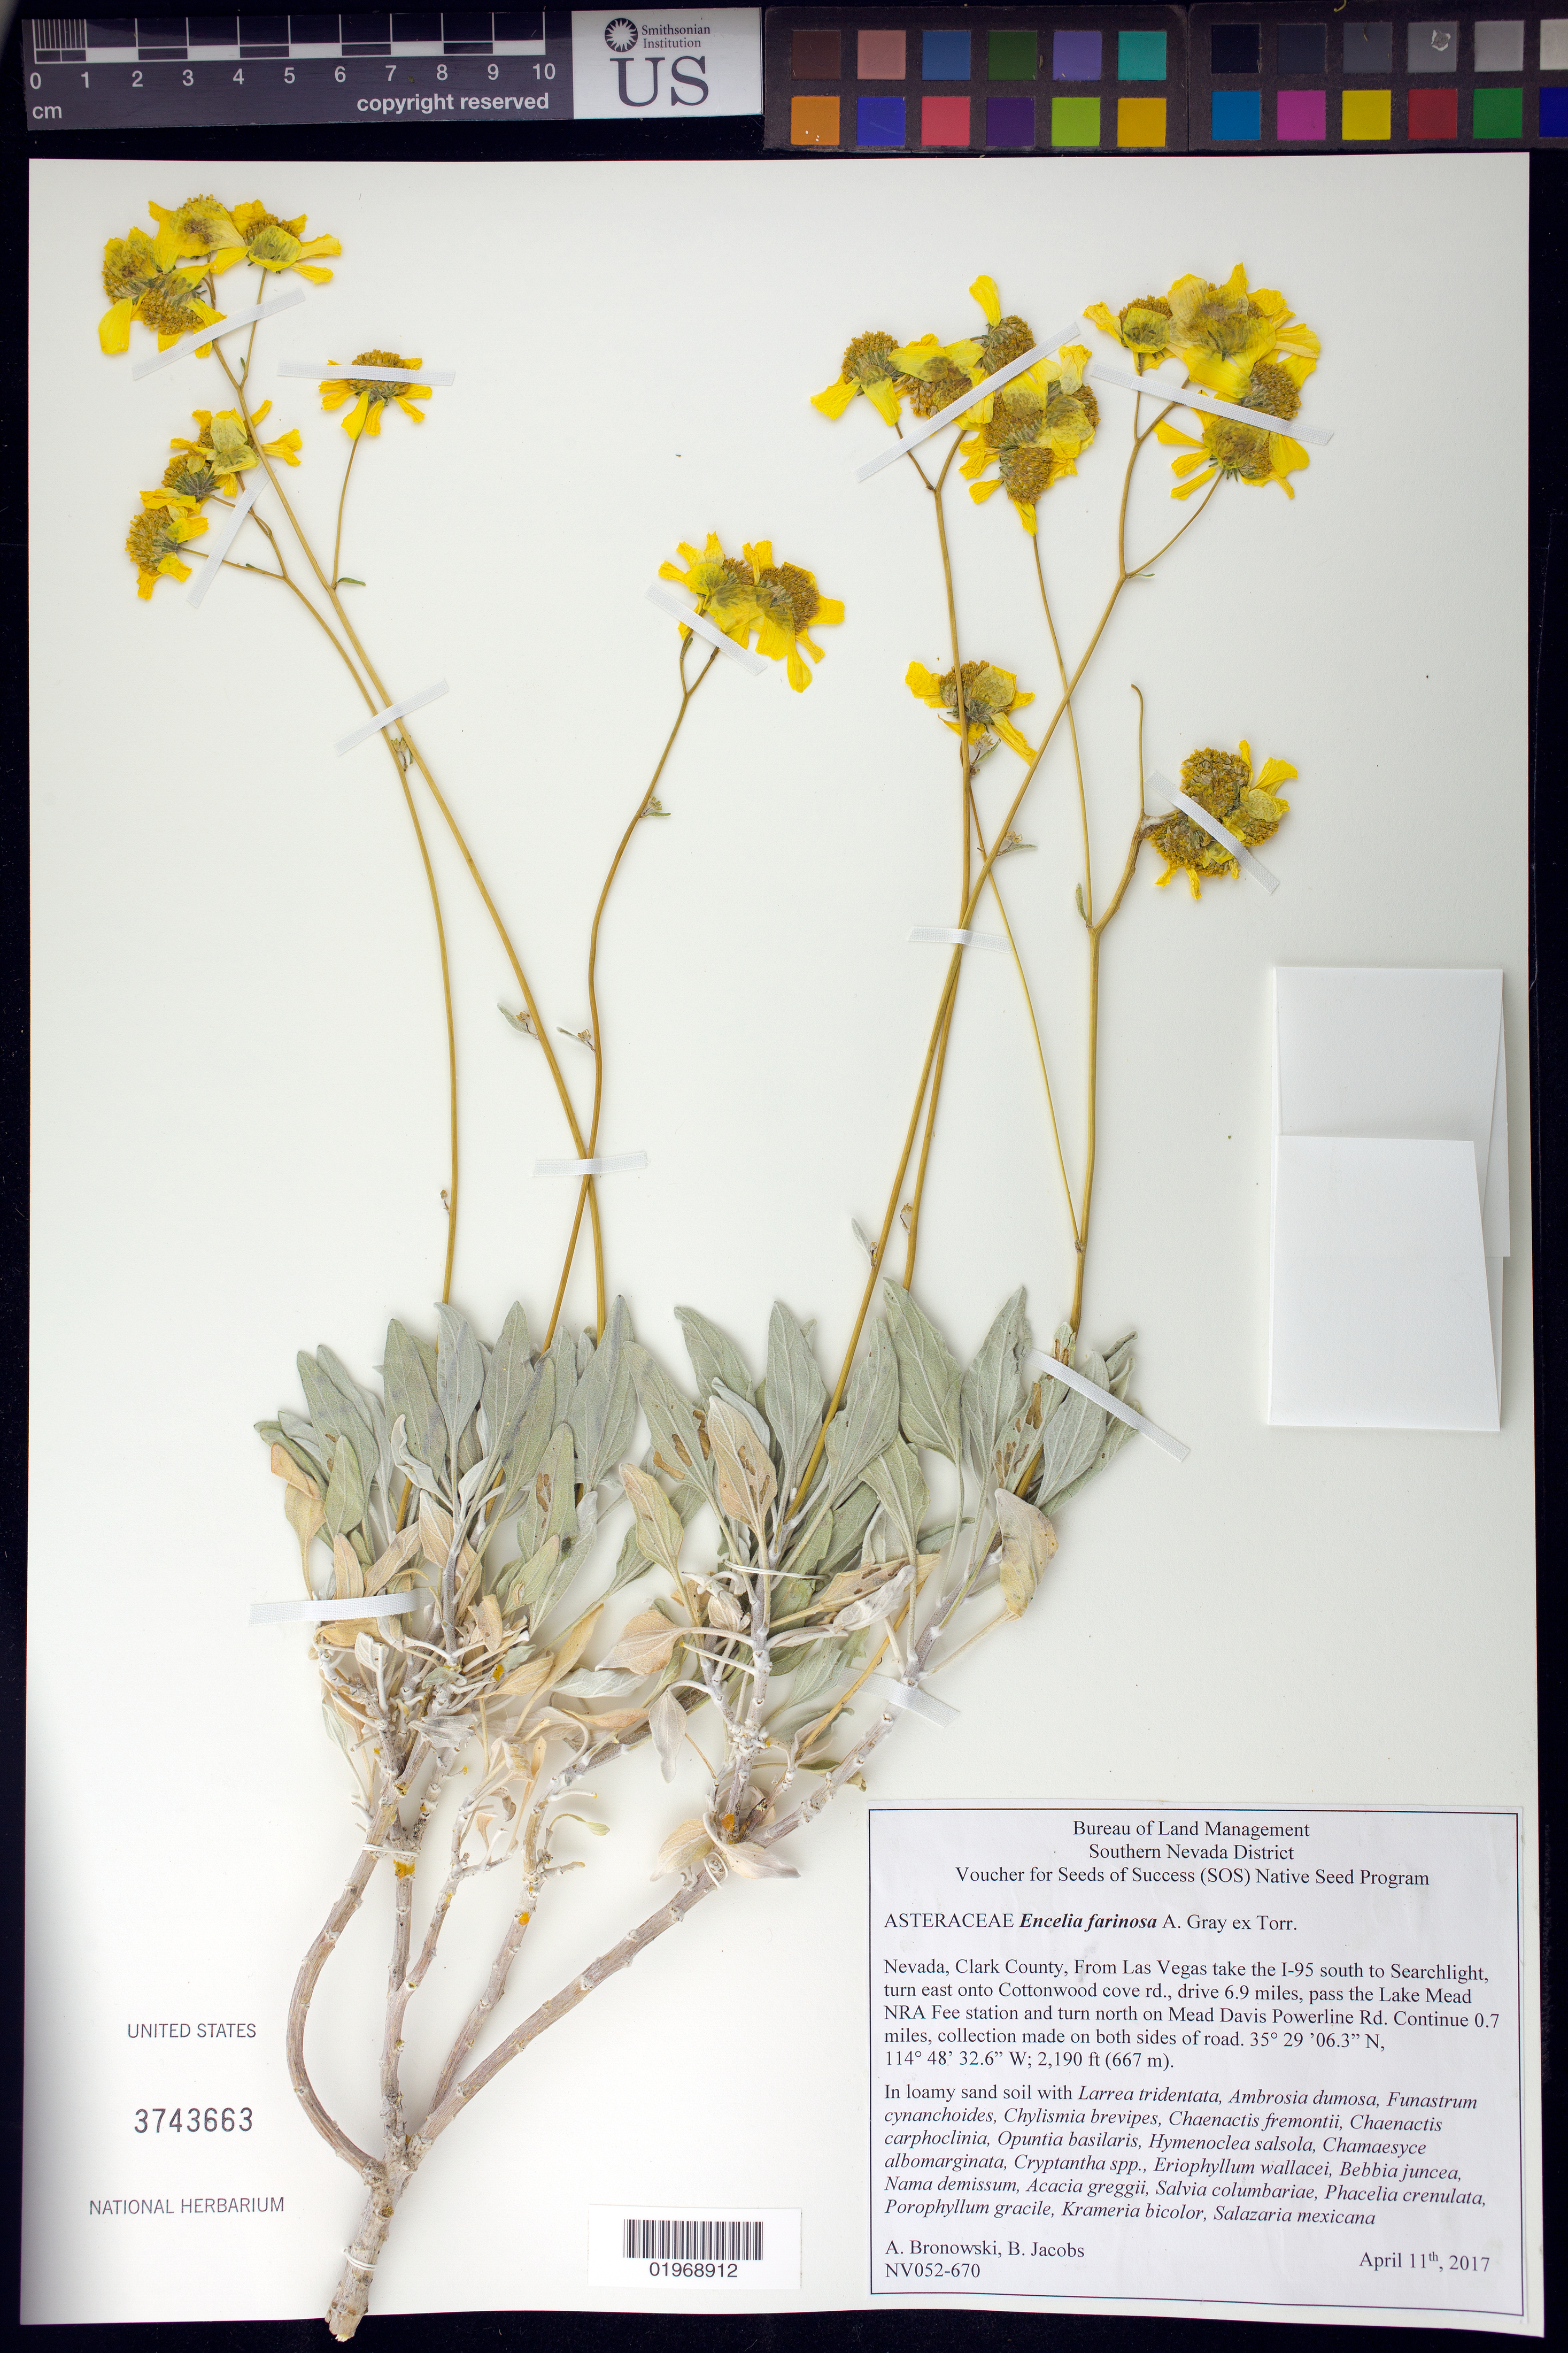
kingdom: Plantae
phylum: Tracheophyta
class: Magnoliopsida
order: Asterales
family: Asteraceae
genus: Encelia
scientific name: Encelia farinosa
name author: A. Gray ex Torr. in Emory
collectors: A. Bronowski & B. Jacobs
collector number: NV052-670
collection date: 2017-04-11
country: United States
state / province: Nevada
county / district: Clark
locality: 0.7 miles on Mead Davis Powerline Rd.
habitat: In loamy sand soil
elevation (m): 668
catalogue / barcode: US 3743663